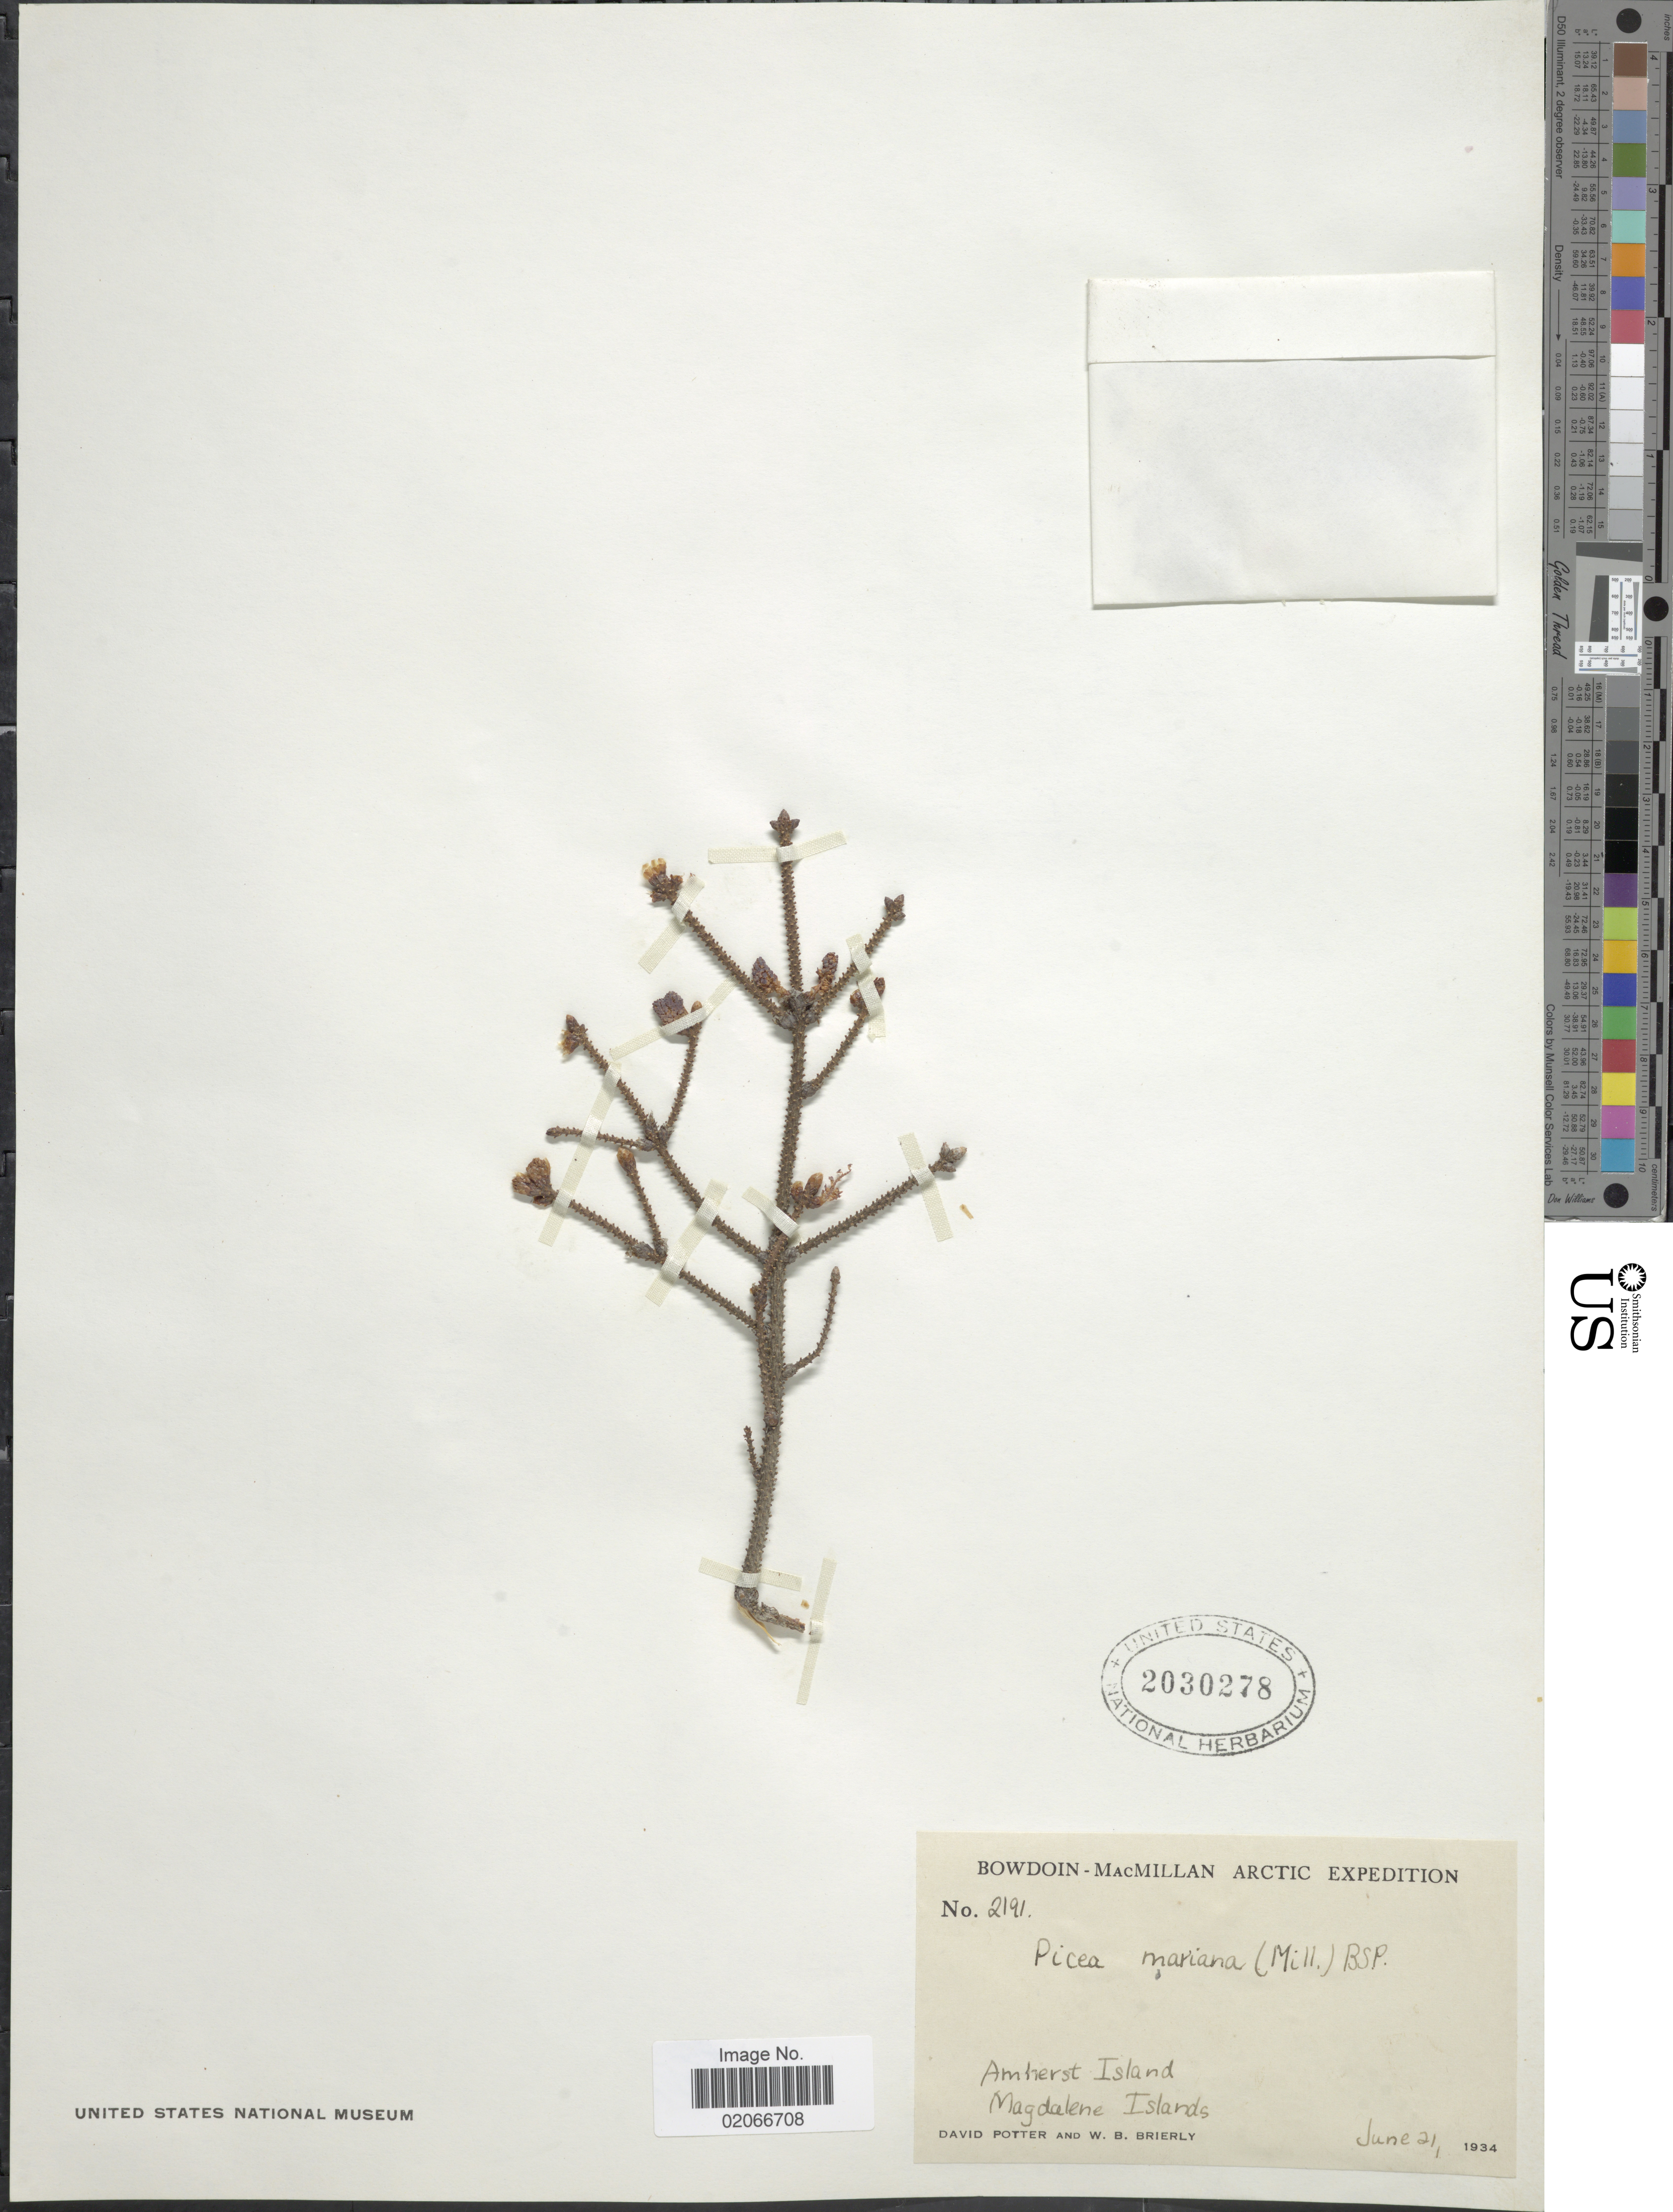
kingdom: Plantae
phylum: Tracheophyta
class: Pinopsida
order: Pinales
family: Pinaceae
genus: Picea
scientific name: Picea mariana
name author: (Mill.) Britton, Stearns & Poggenb.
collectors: D. Potter & W. Brierly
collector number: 2191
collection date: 1934-06-21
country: Canada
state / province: Quebec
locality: Bowdoin-MacMillam Arctic, Amherst Island, Magdalene Islands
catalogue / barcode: US 2030278